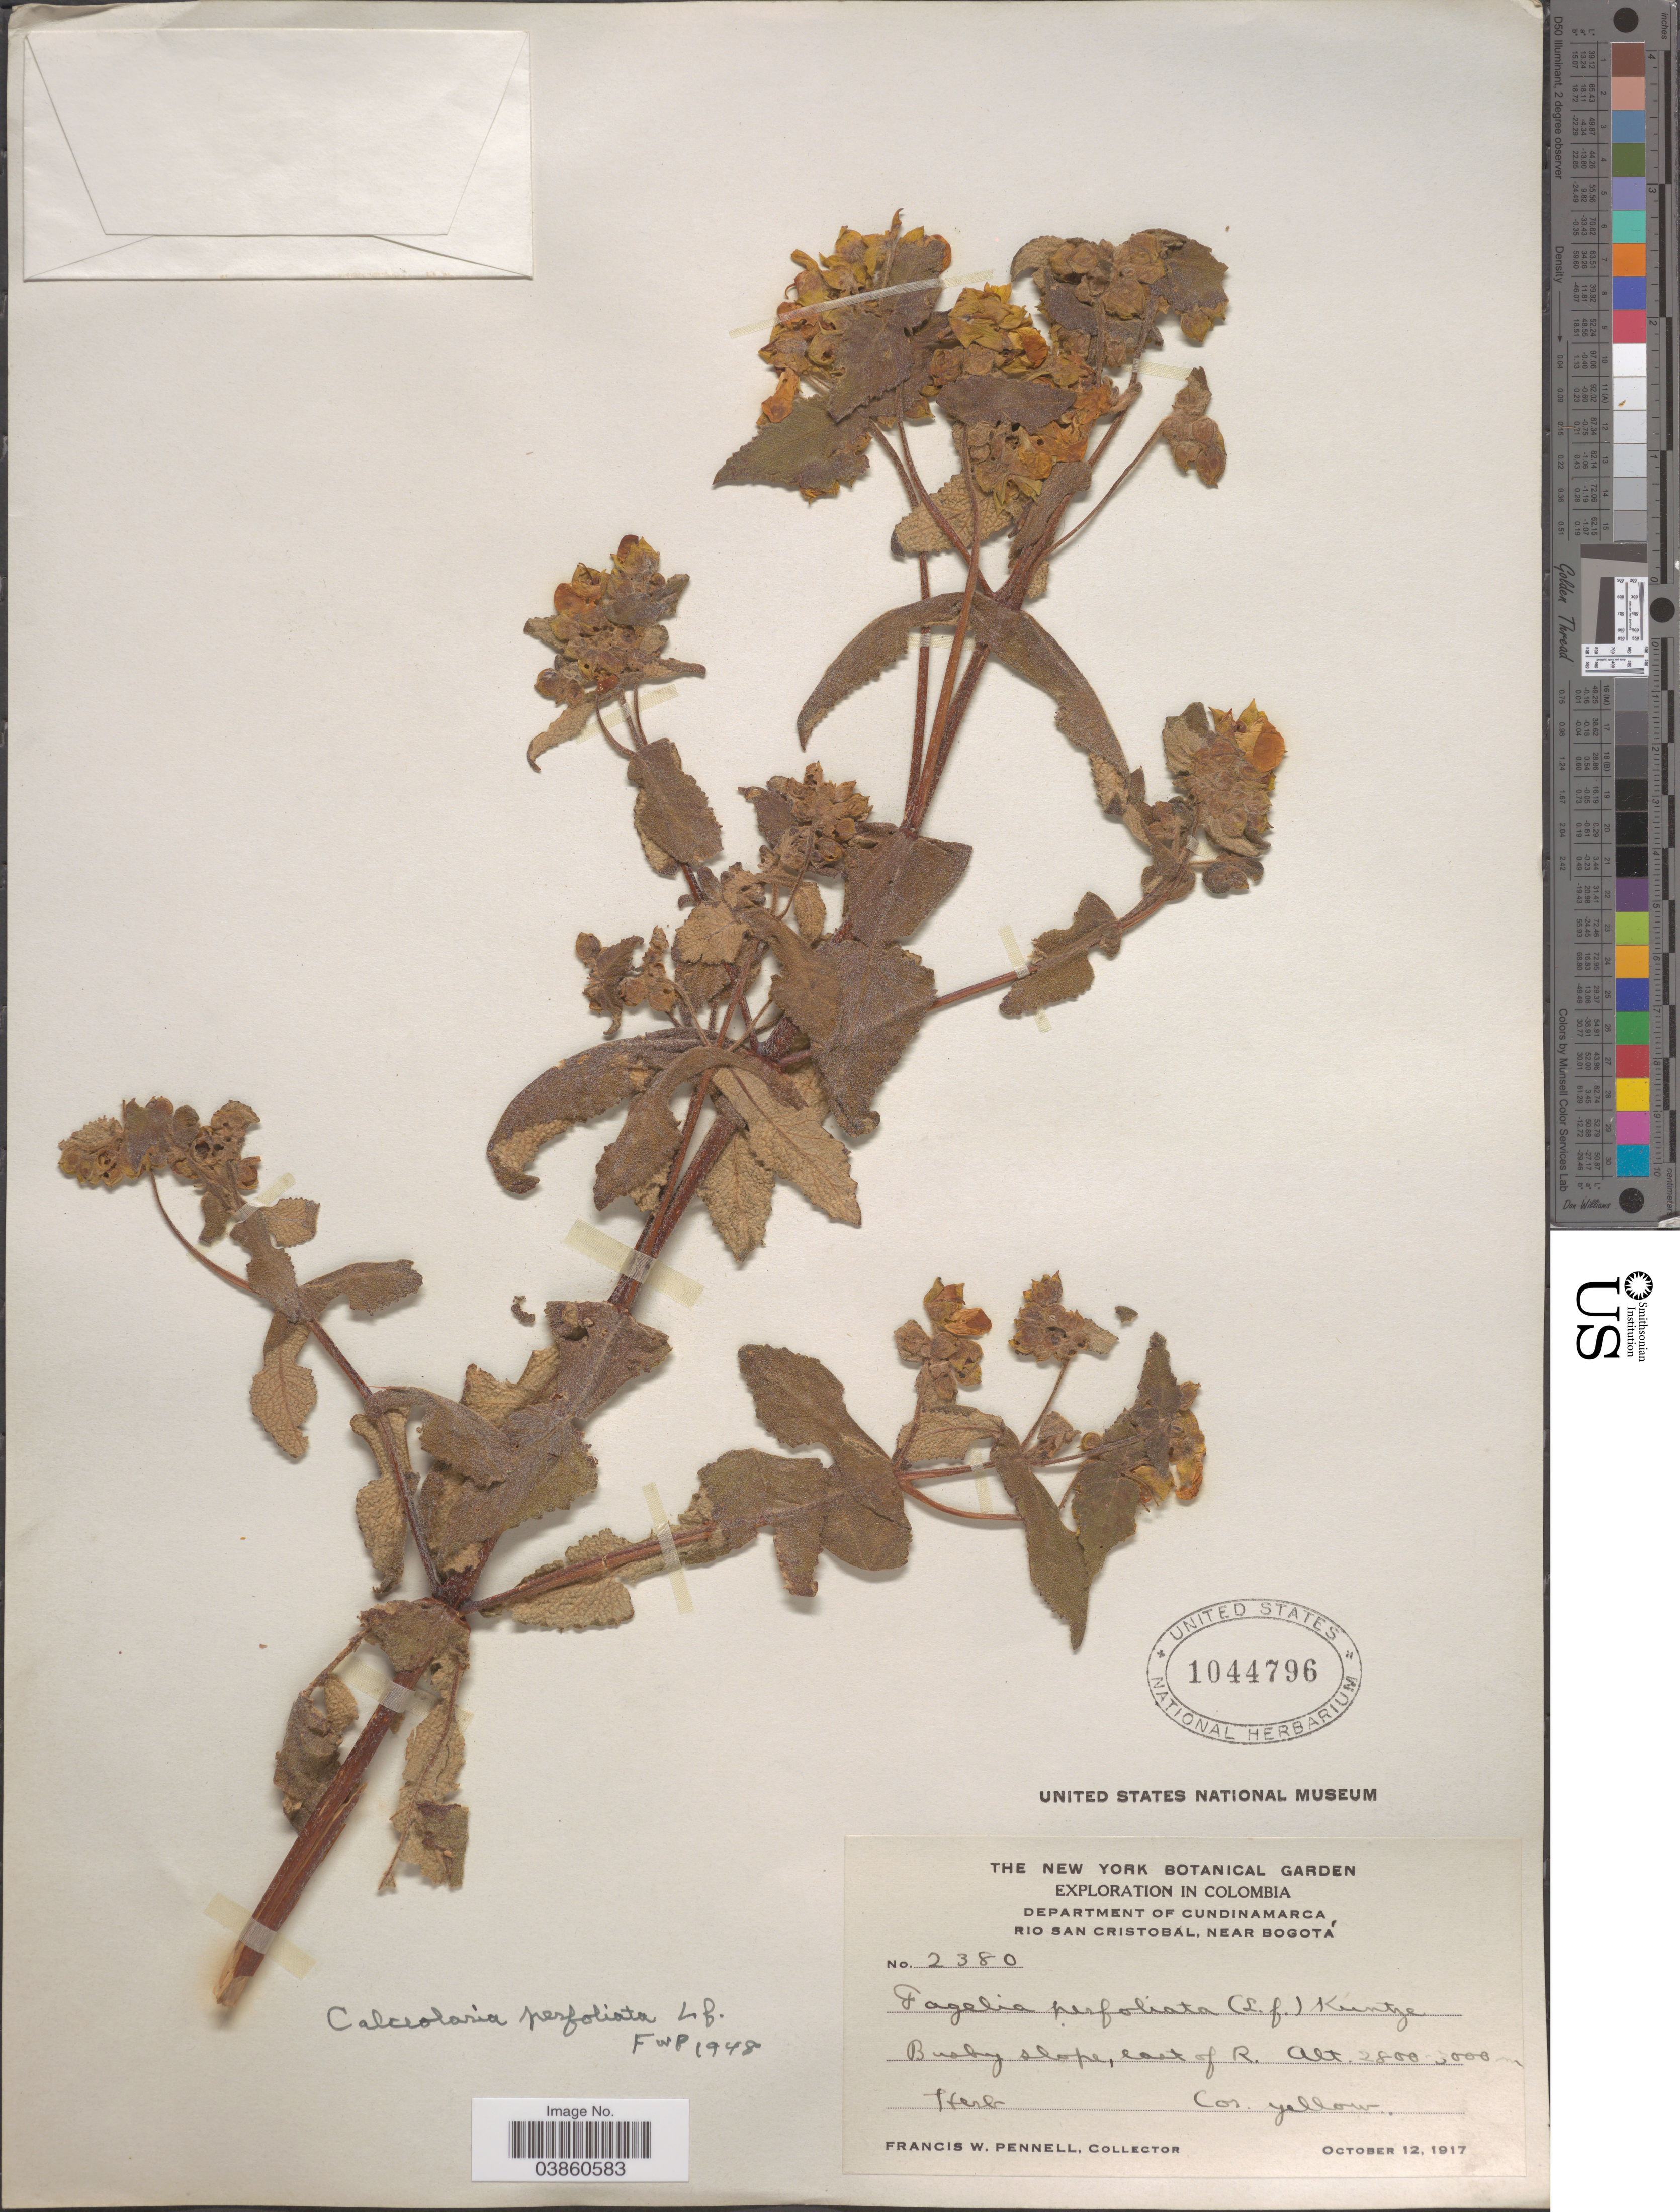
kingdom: Plantae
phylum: Tracheophyta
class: Magnoliopsida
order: Lamiales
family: Calceolariaceae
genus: Calceolaria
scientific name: Calceolaria perfoliata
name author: L. f.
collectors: F. W. Pennell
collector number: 2380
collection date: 1917-10-12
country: Colombia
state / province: Cundinamarca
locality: Department of Cundinamarca, Rio San Cristobal, near Bogotá. East of R.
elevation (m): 2800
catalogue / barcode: US 1044796